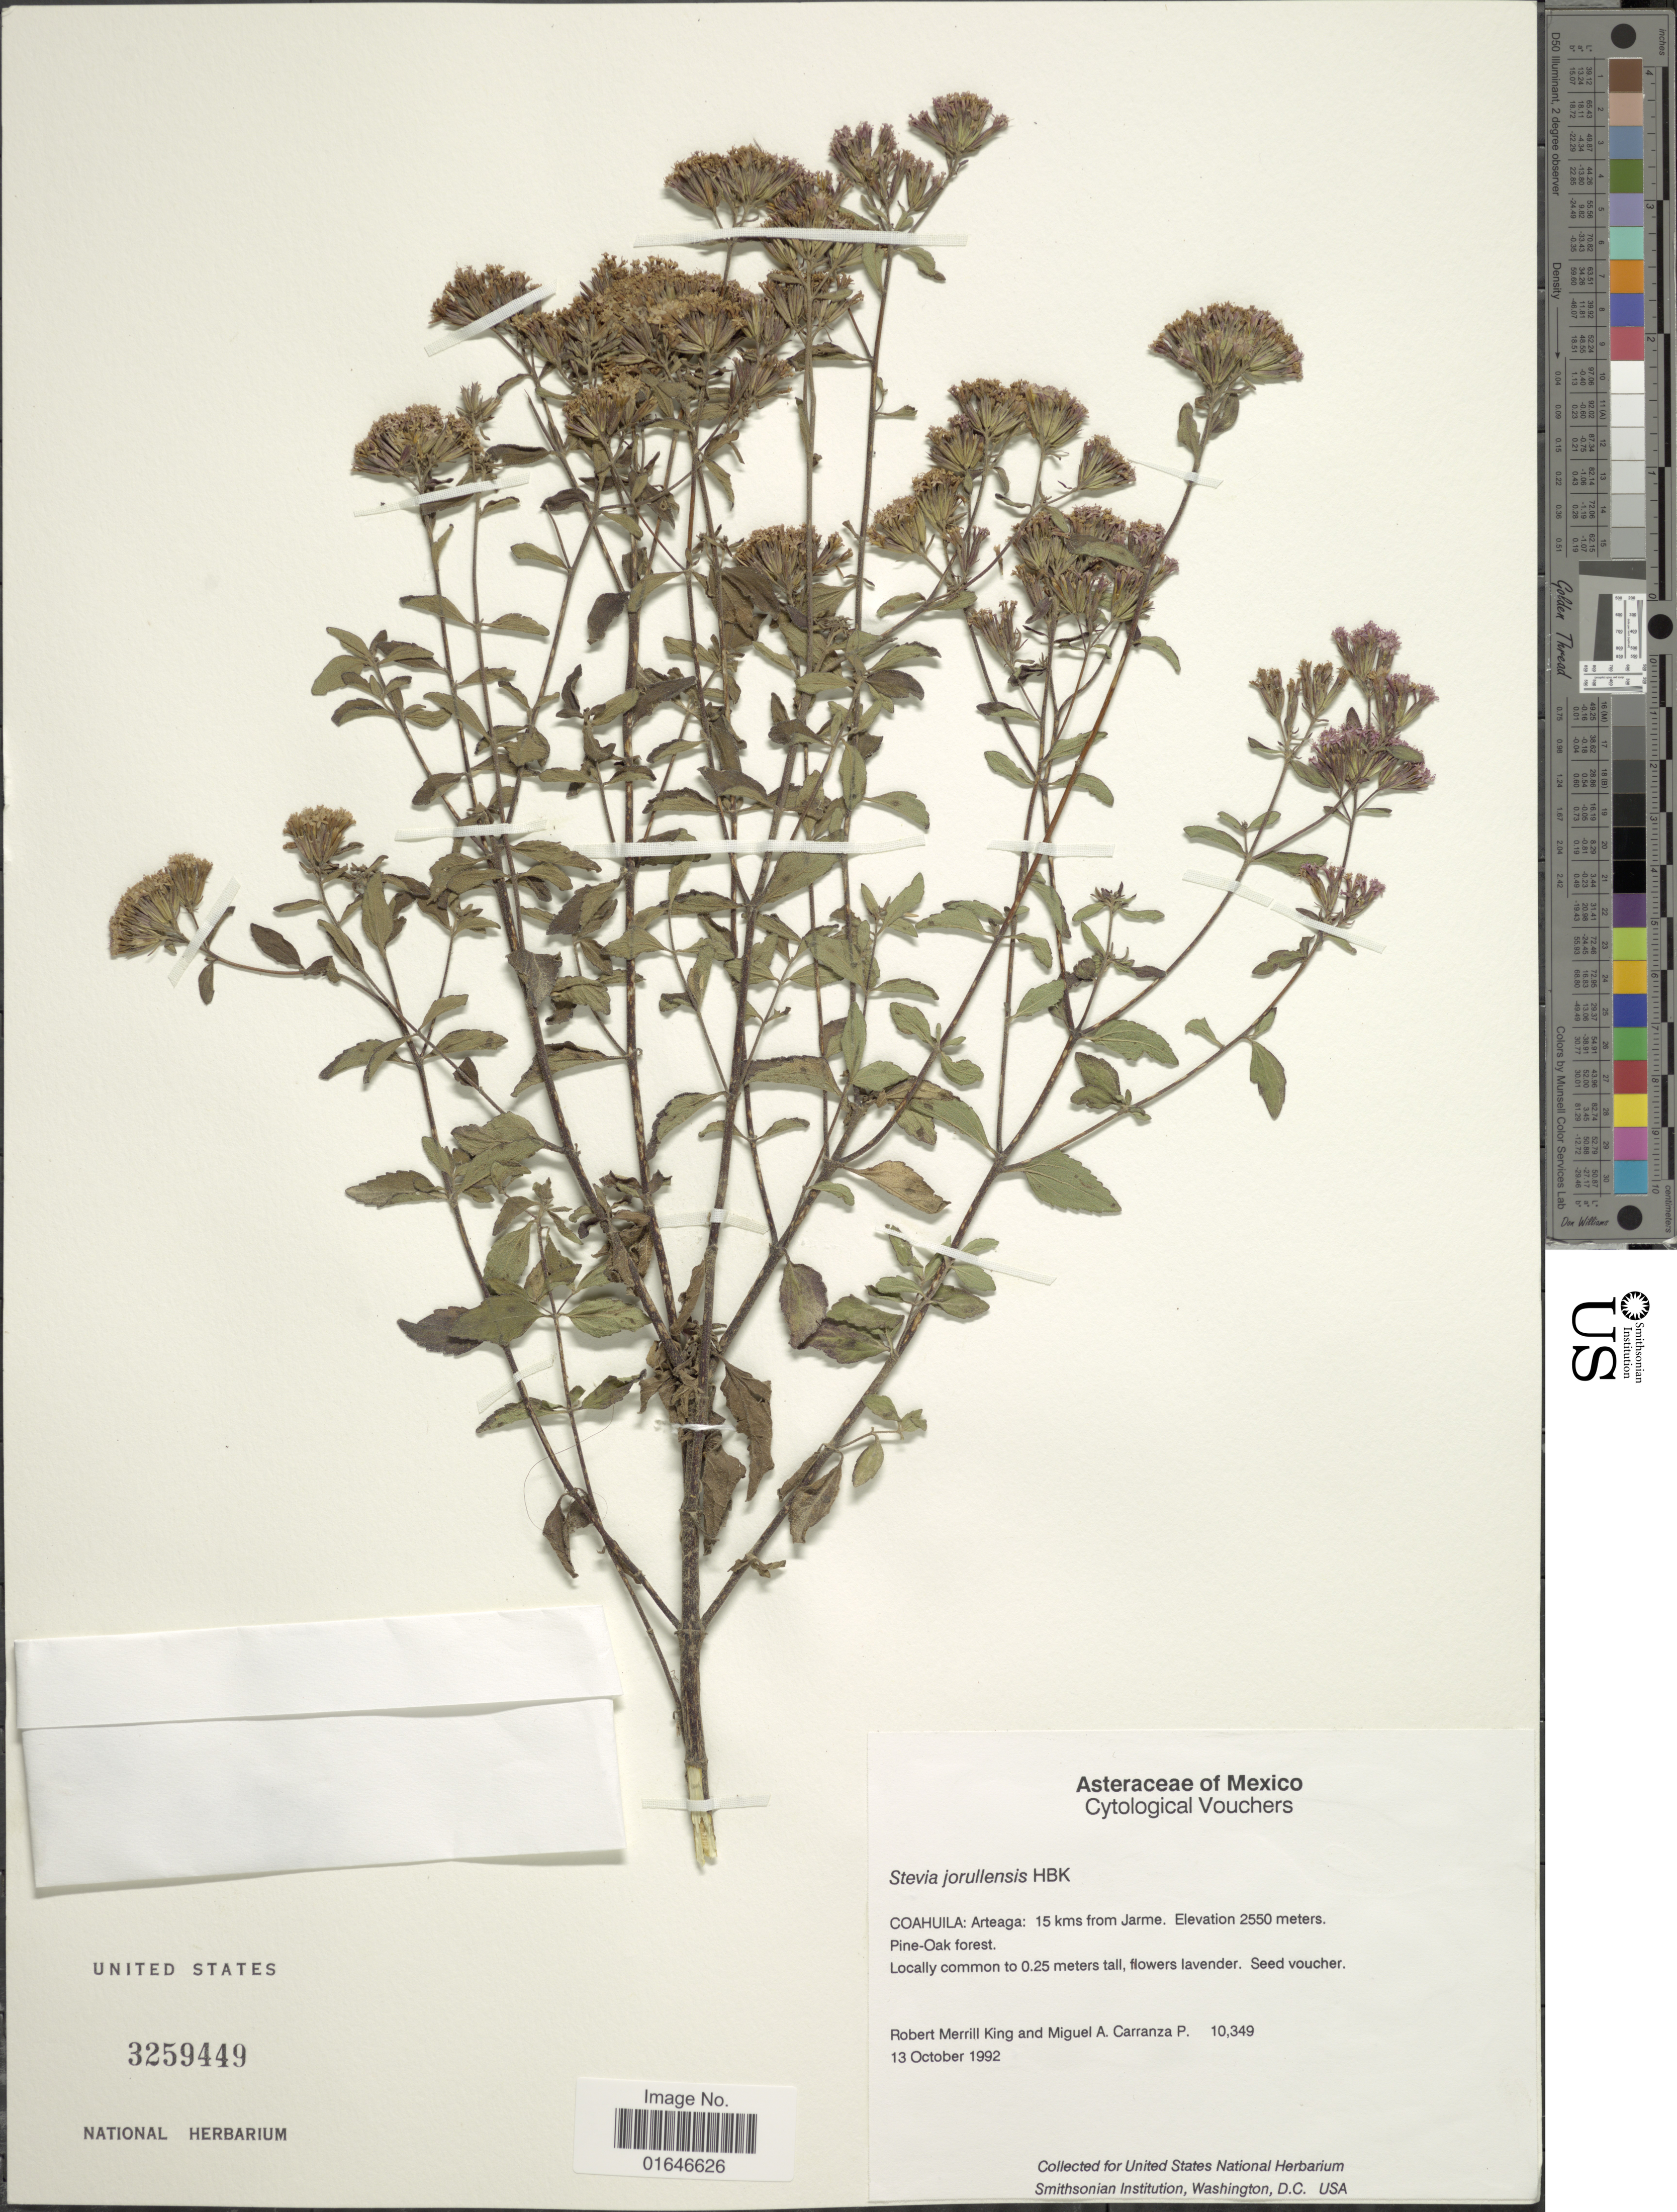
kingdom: Plantae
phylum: Tracheophyta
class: Magnoliopsida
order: Asterales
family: Asteraceae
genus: Stevia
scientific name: Stevia jorullensis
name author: Kunth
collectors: R. M. King & M. Carranza P.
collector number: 10349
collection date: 1992-10-13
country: Mexico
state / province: Coahuila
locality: Arteaga: 15 km from Jarme.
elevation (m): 2550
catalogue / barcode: US 3259449